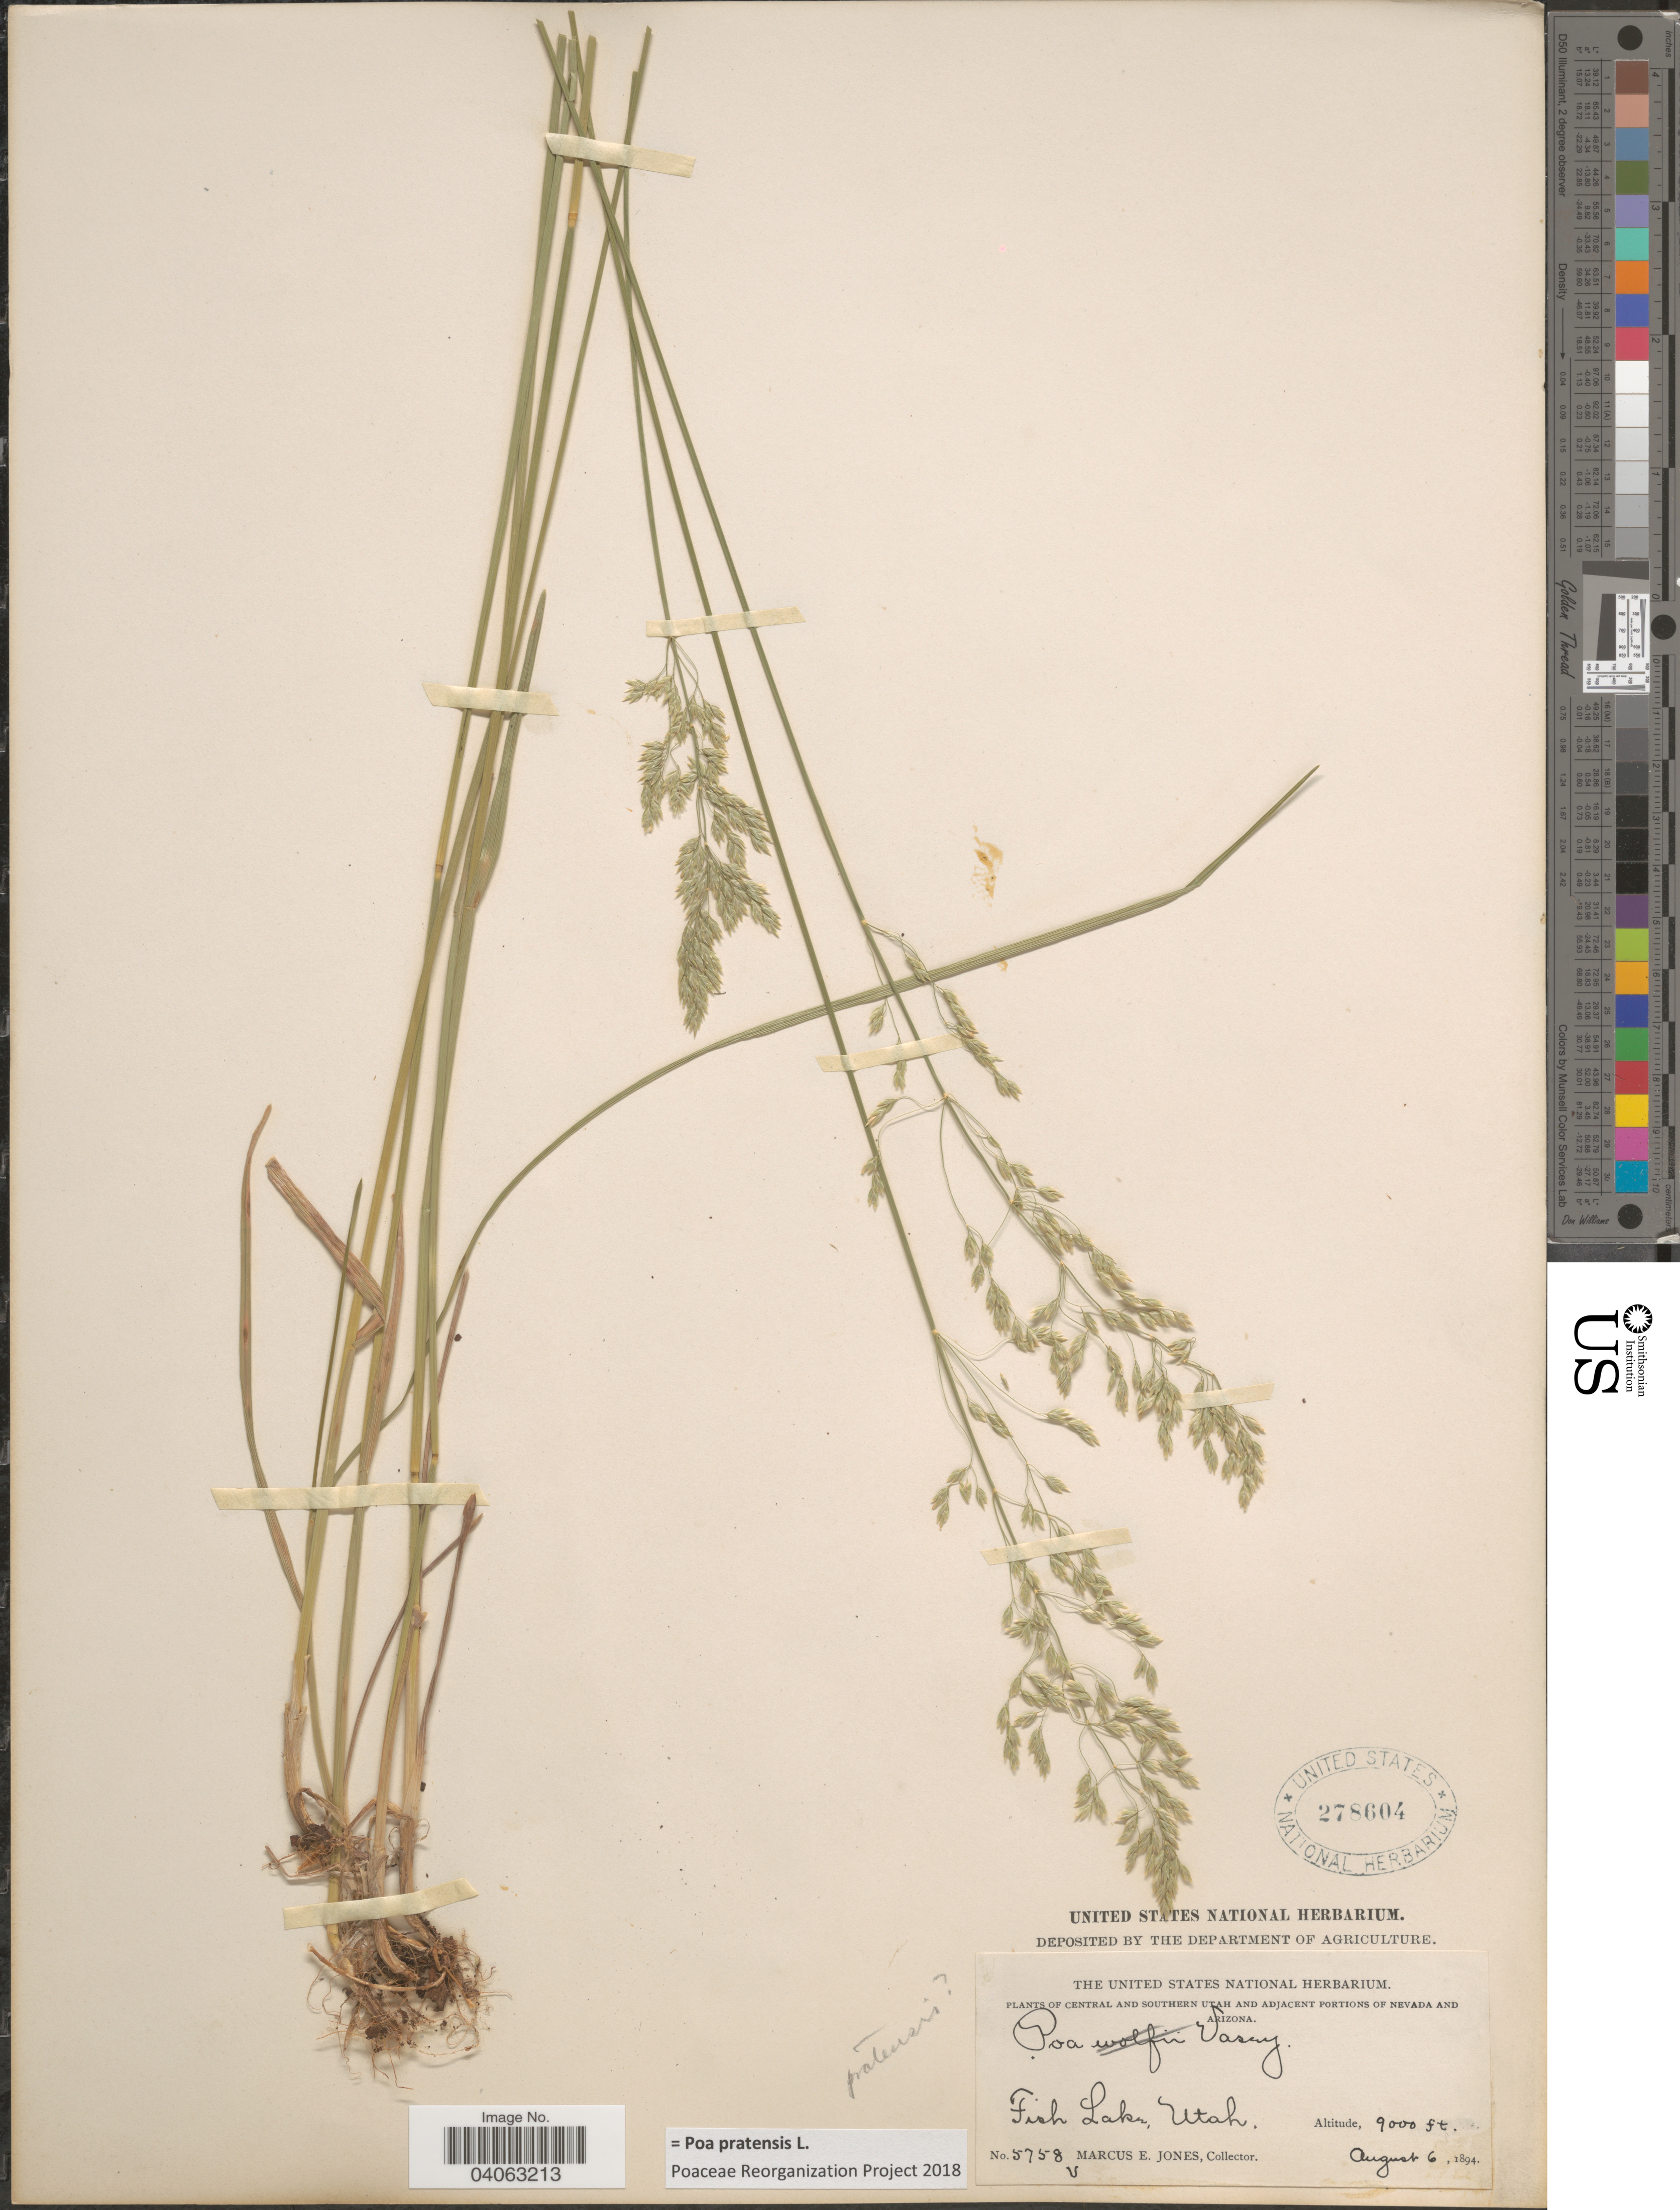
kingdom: Plantae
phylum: Tracheophyta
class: Liliopsida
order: Poales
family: Poaceae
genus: Poa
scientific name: Poa pratensis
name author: L.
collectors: M. E. Jones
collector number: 5758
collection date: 1894-08-06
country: United States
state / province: Utah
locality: Central and Southern Utah. Fish Lake.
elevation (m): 2743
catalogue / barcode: US 278604